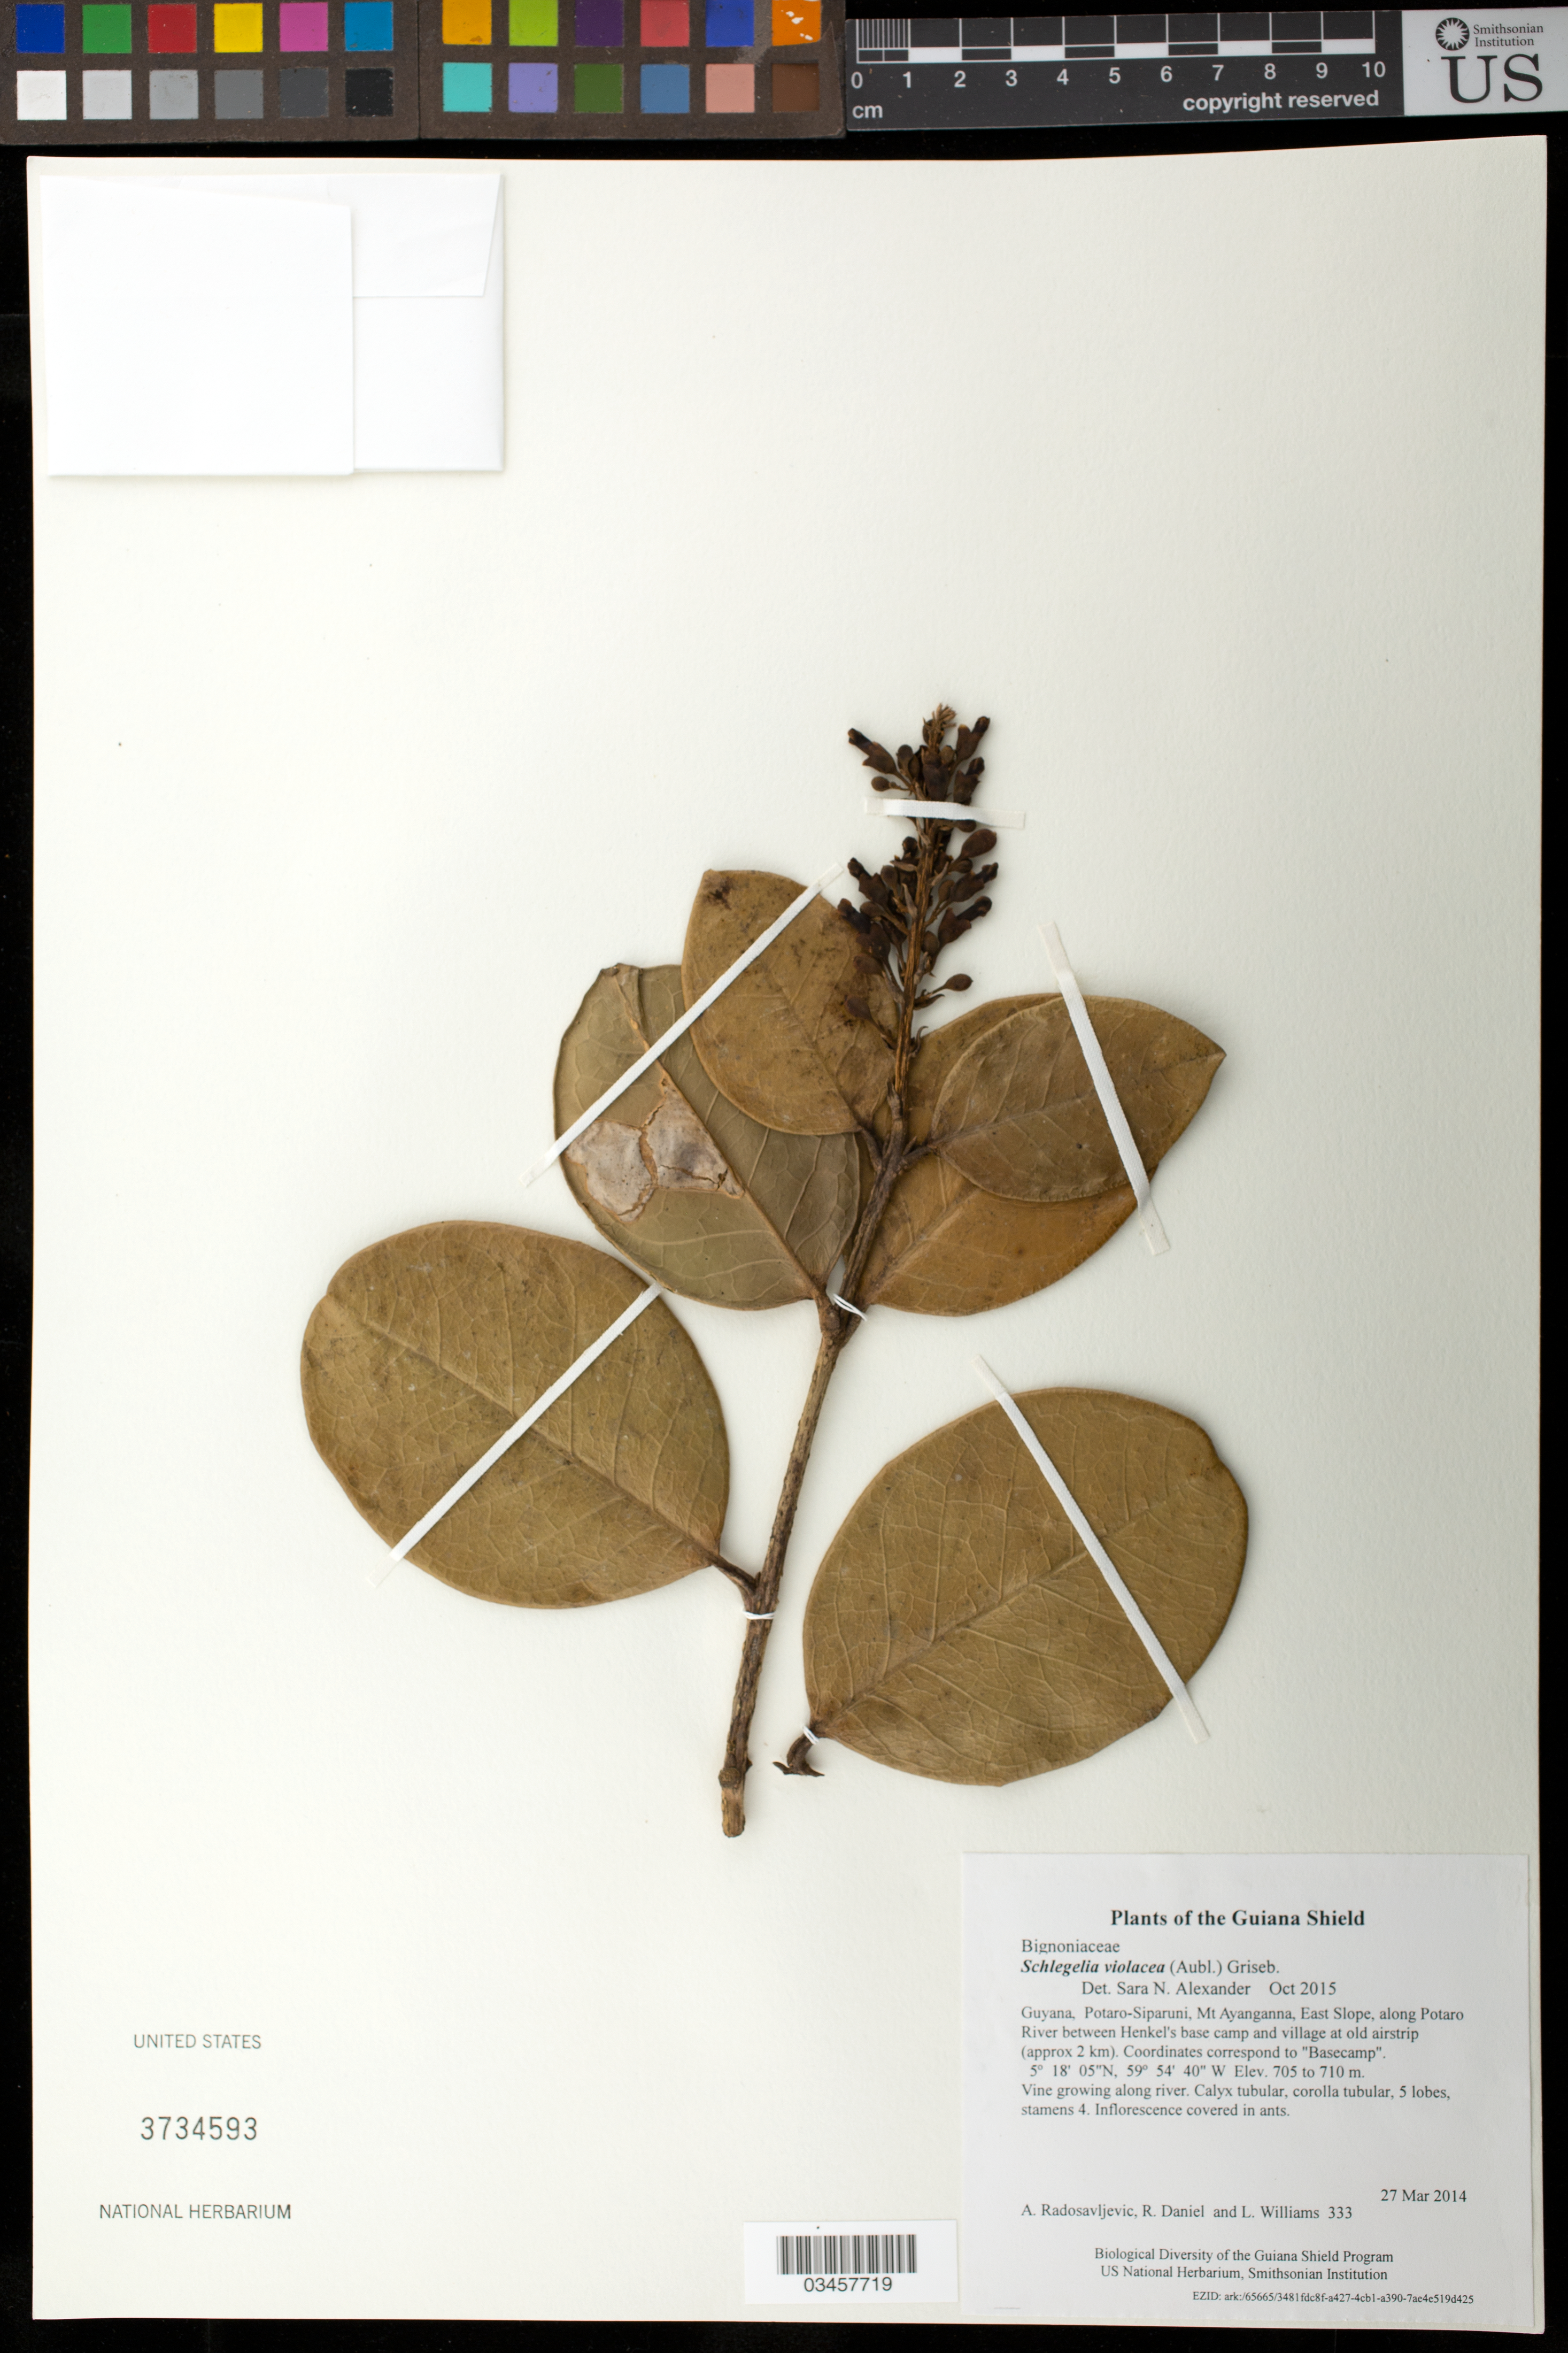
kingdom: Plantae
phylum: Tracheophyta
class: Magnoliopsida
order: Lamiales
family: Schlegeliaceae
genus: Schlegelia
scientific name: Schlegelia violacea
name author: (Aubl.) Griseb.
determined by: Alexander, S. N.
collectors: A. Radosavljevic, R. Daniel & L. Williams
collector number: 333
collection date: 2014-03-27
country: Guyana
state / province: Potaro-Siparuni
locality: Mt Ayanganna, East Slope, along Potaro River between Henkel's base camp and village at old airstrip (approx 2 km). Coordinates correspond to "Basecamp".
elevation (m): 705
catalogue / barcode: US 3734593